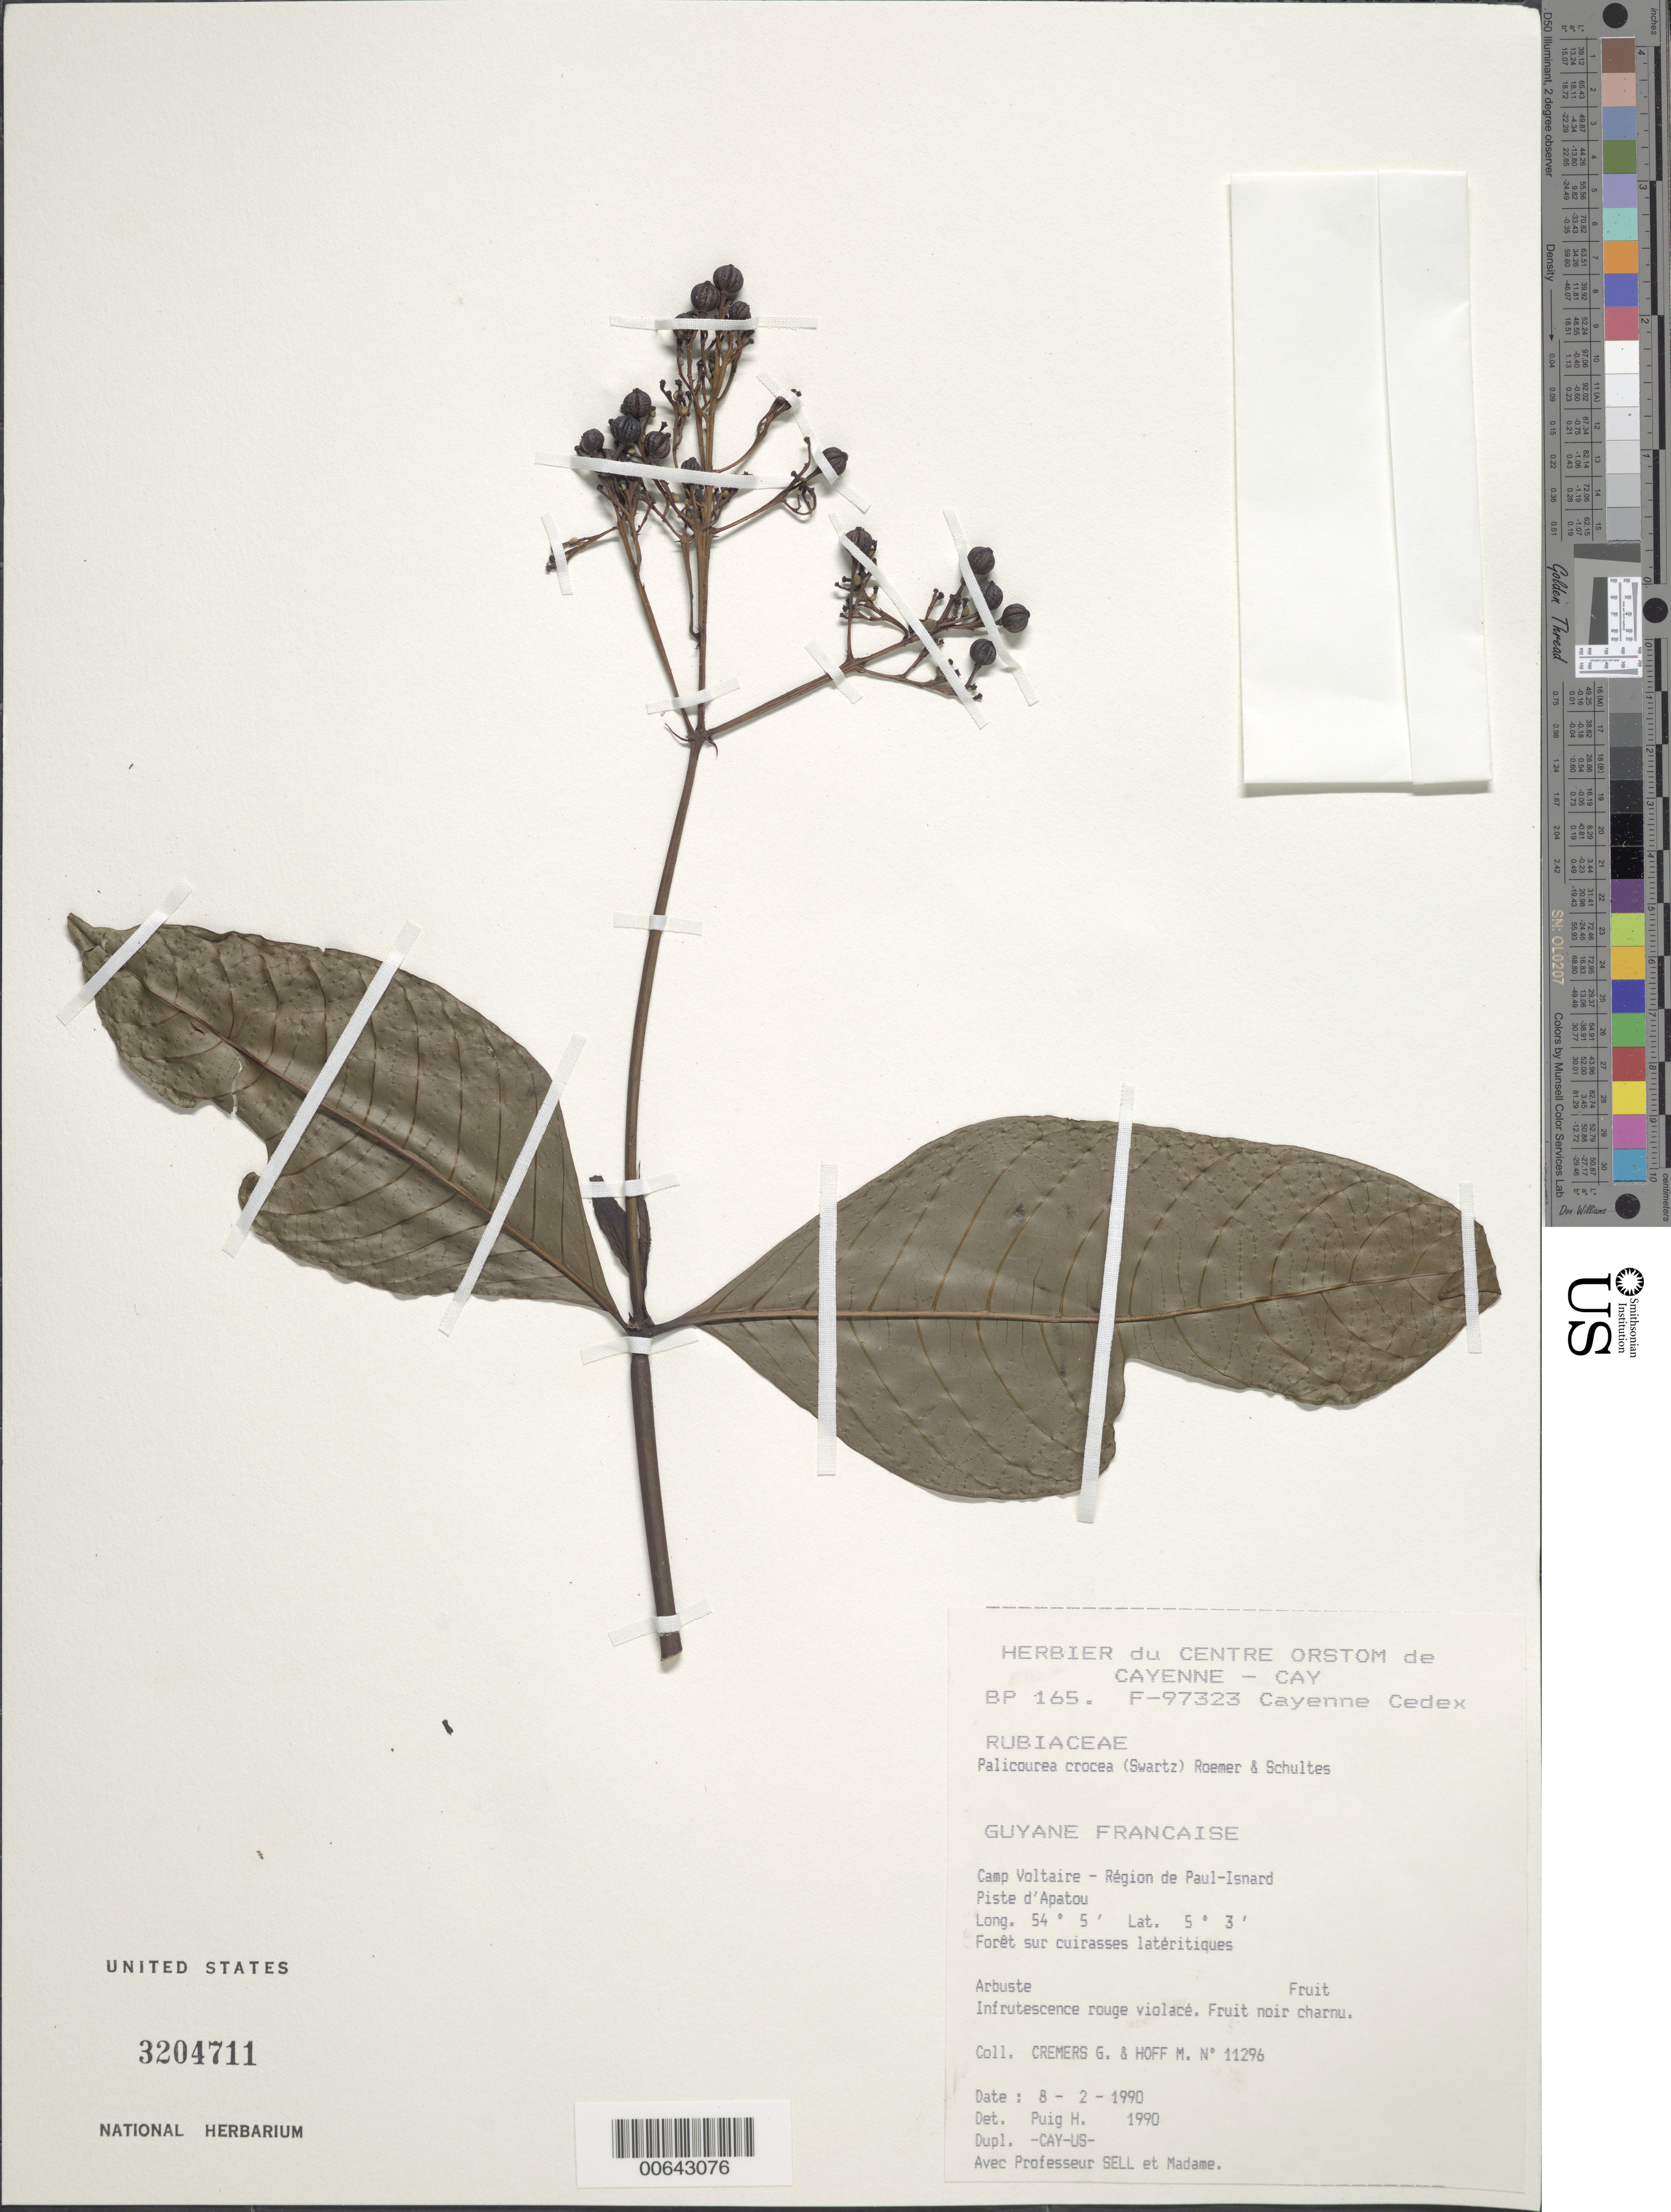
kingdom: Plantae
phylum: Tracheophyta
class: Magnoliopsida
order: Gentianales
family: Rubiaceae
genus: Palicourea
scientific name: Palicourea crocea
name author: (Sw.) Schult.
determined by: Puig, H.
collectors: G. Cremers & M. Hoff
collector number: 11296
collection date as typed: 8-Feb-90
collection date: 1990-02-08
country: French Guiana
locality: Camp Voltaire, région de Paul-Isnard, Piste d'Apatou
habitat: Forêt sur cuirasses latéritique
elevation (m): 40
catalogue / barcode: US 3204711